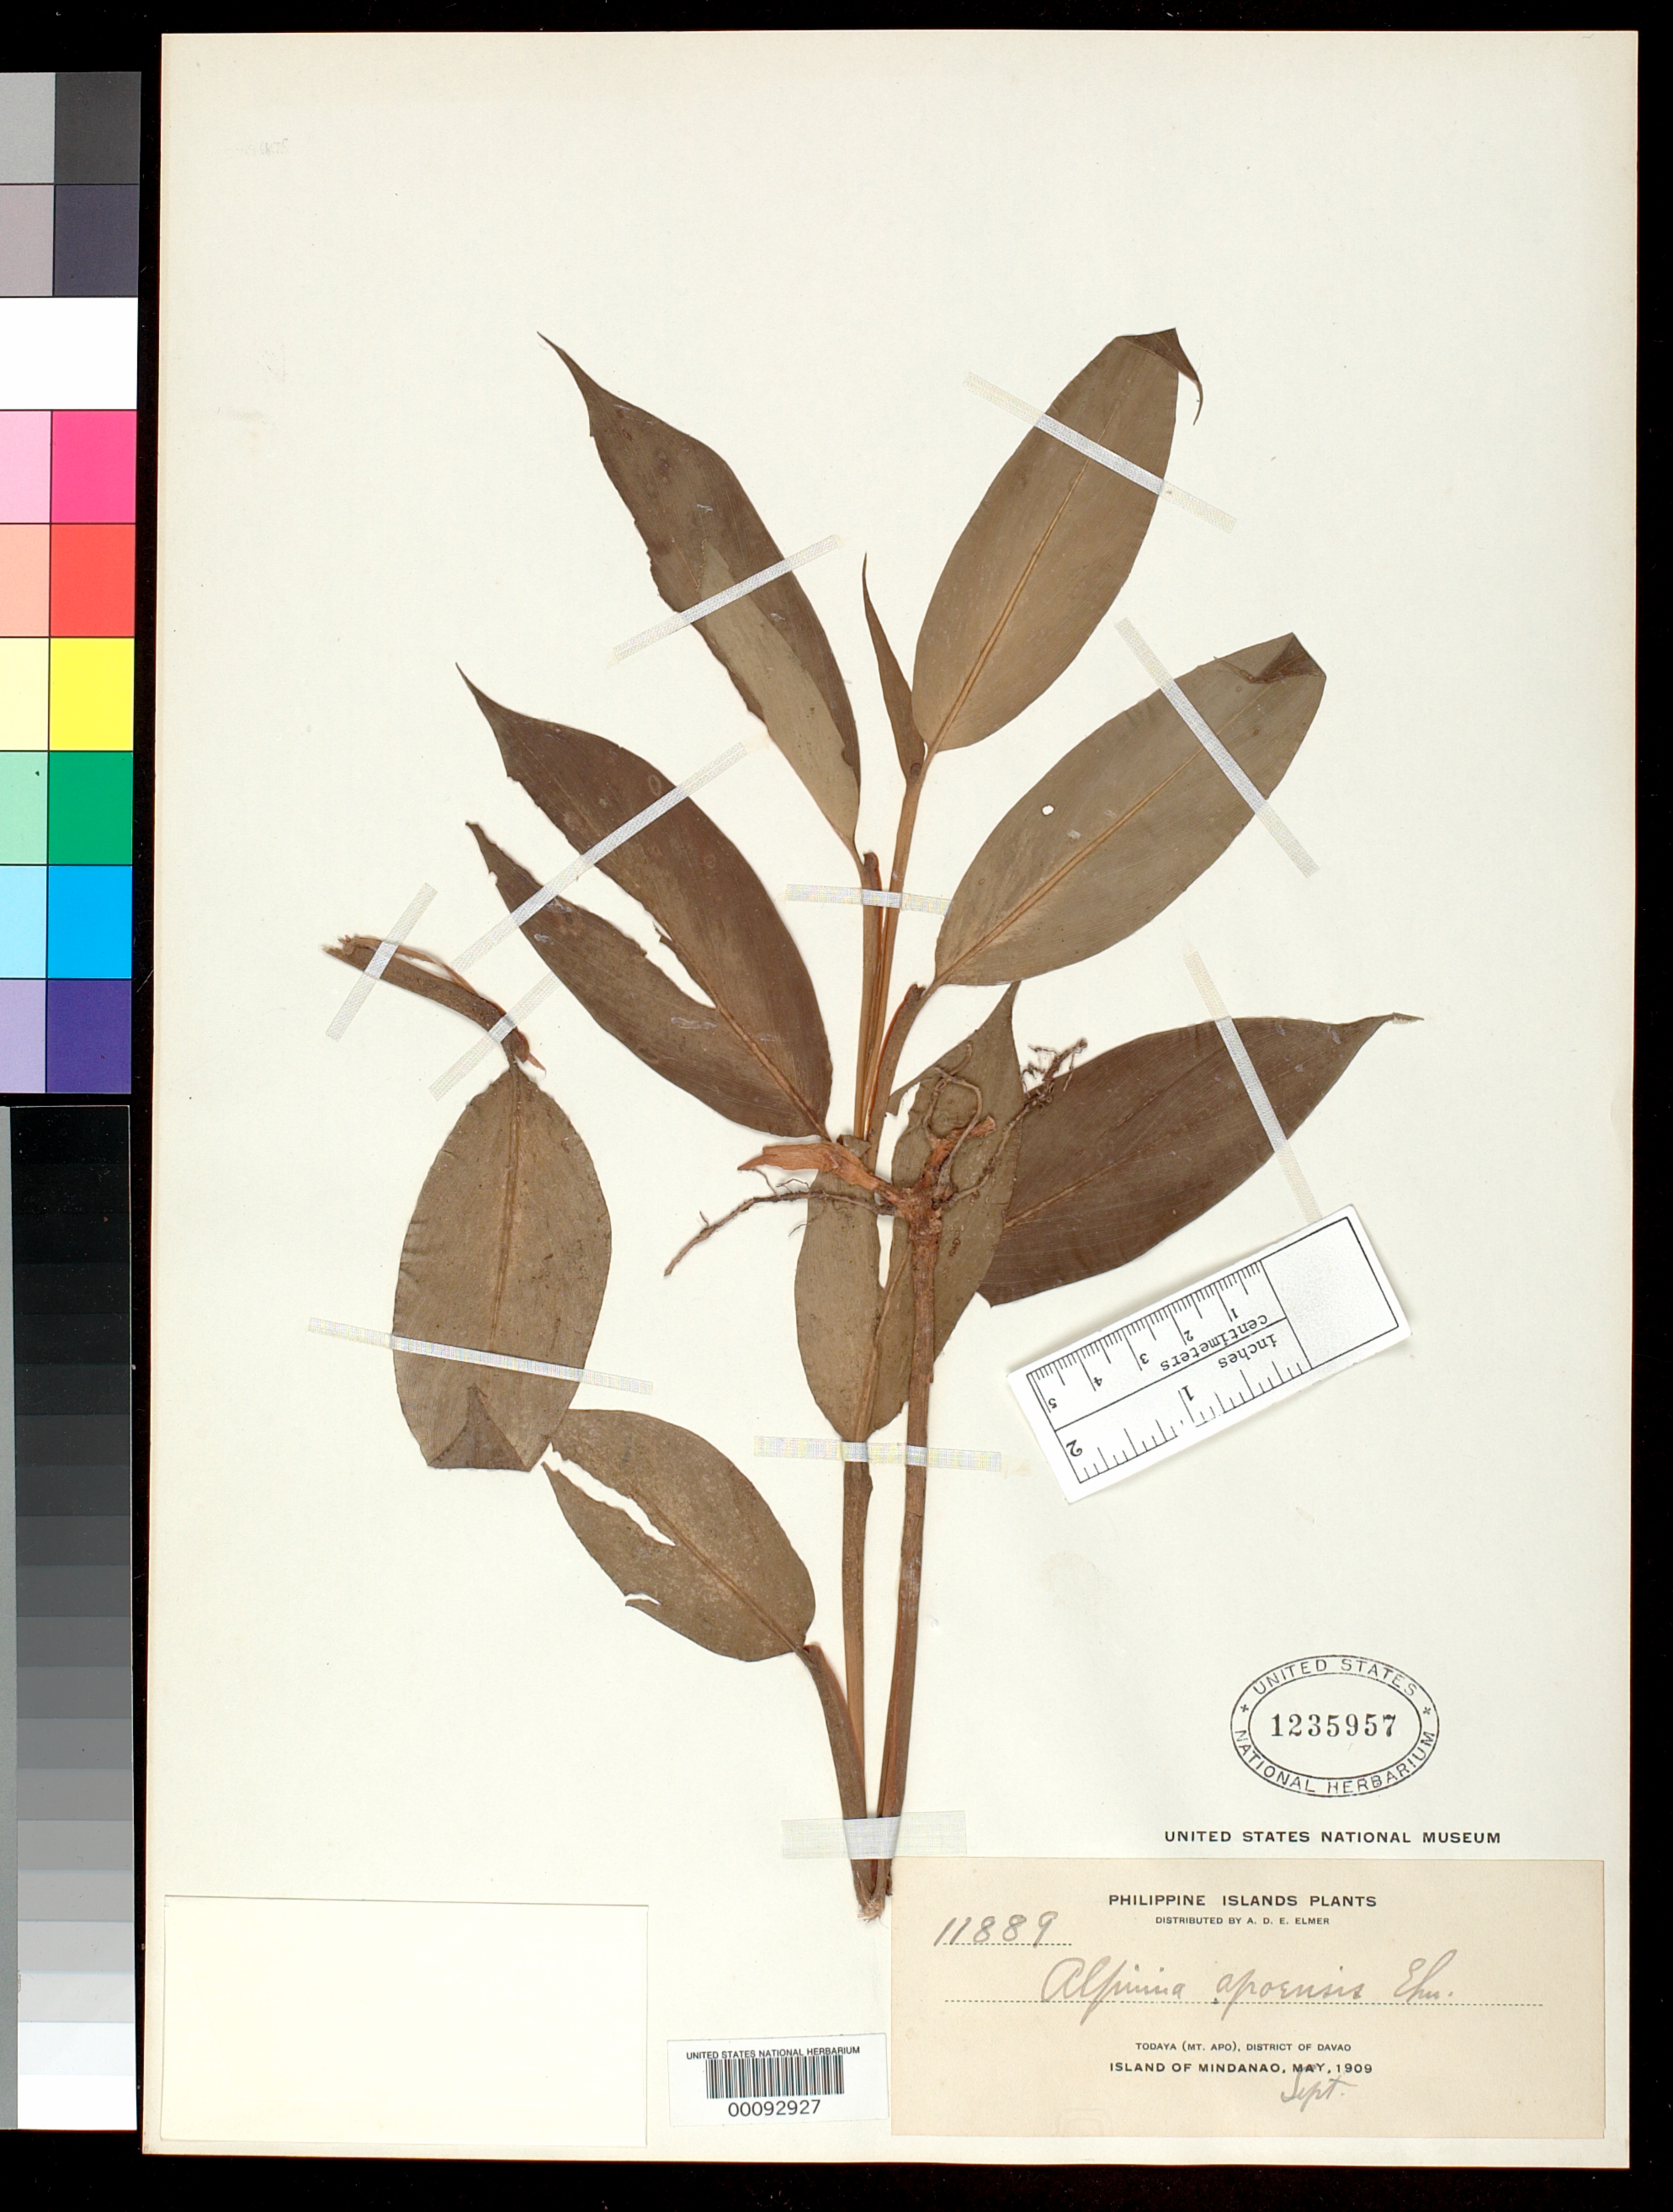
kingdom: Plantae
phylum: Tracheophyta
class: Liliopsida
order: Zingiberales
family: Zingiberaceae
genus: Alpinia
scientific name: Alpinia apoensis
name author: Elmer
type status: Isotype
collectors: A. D. E. Elmer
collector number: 11889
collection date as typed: Sep 1909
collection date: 1909-09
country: Philippines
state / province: Davao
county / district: Davao del Sur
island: Mindanao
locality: Todaya, Mt. Apo.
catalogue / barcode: US 1235957